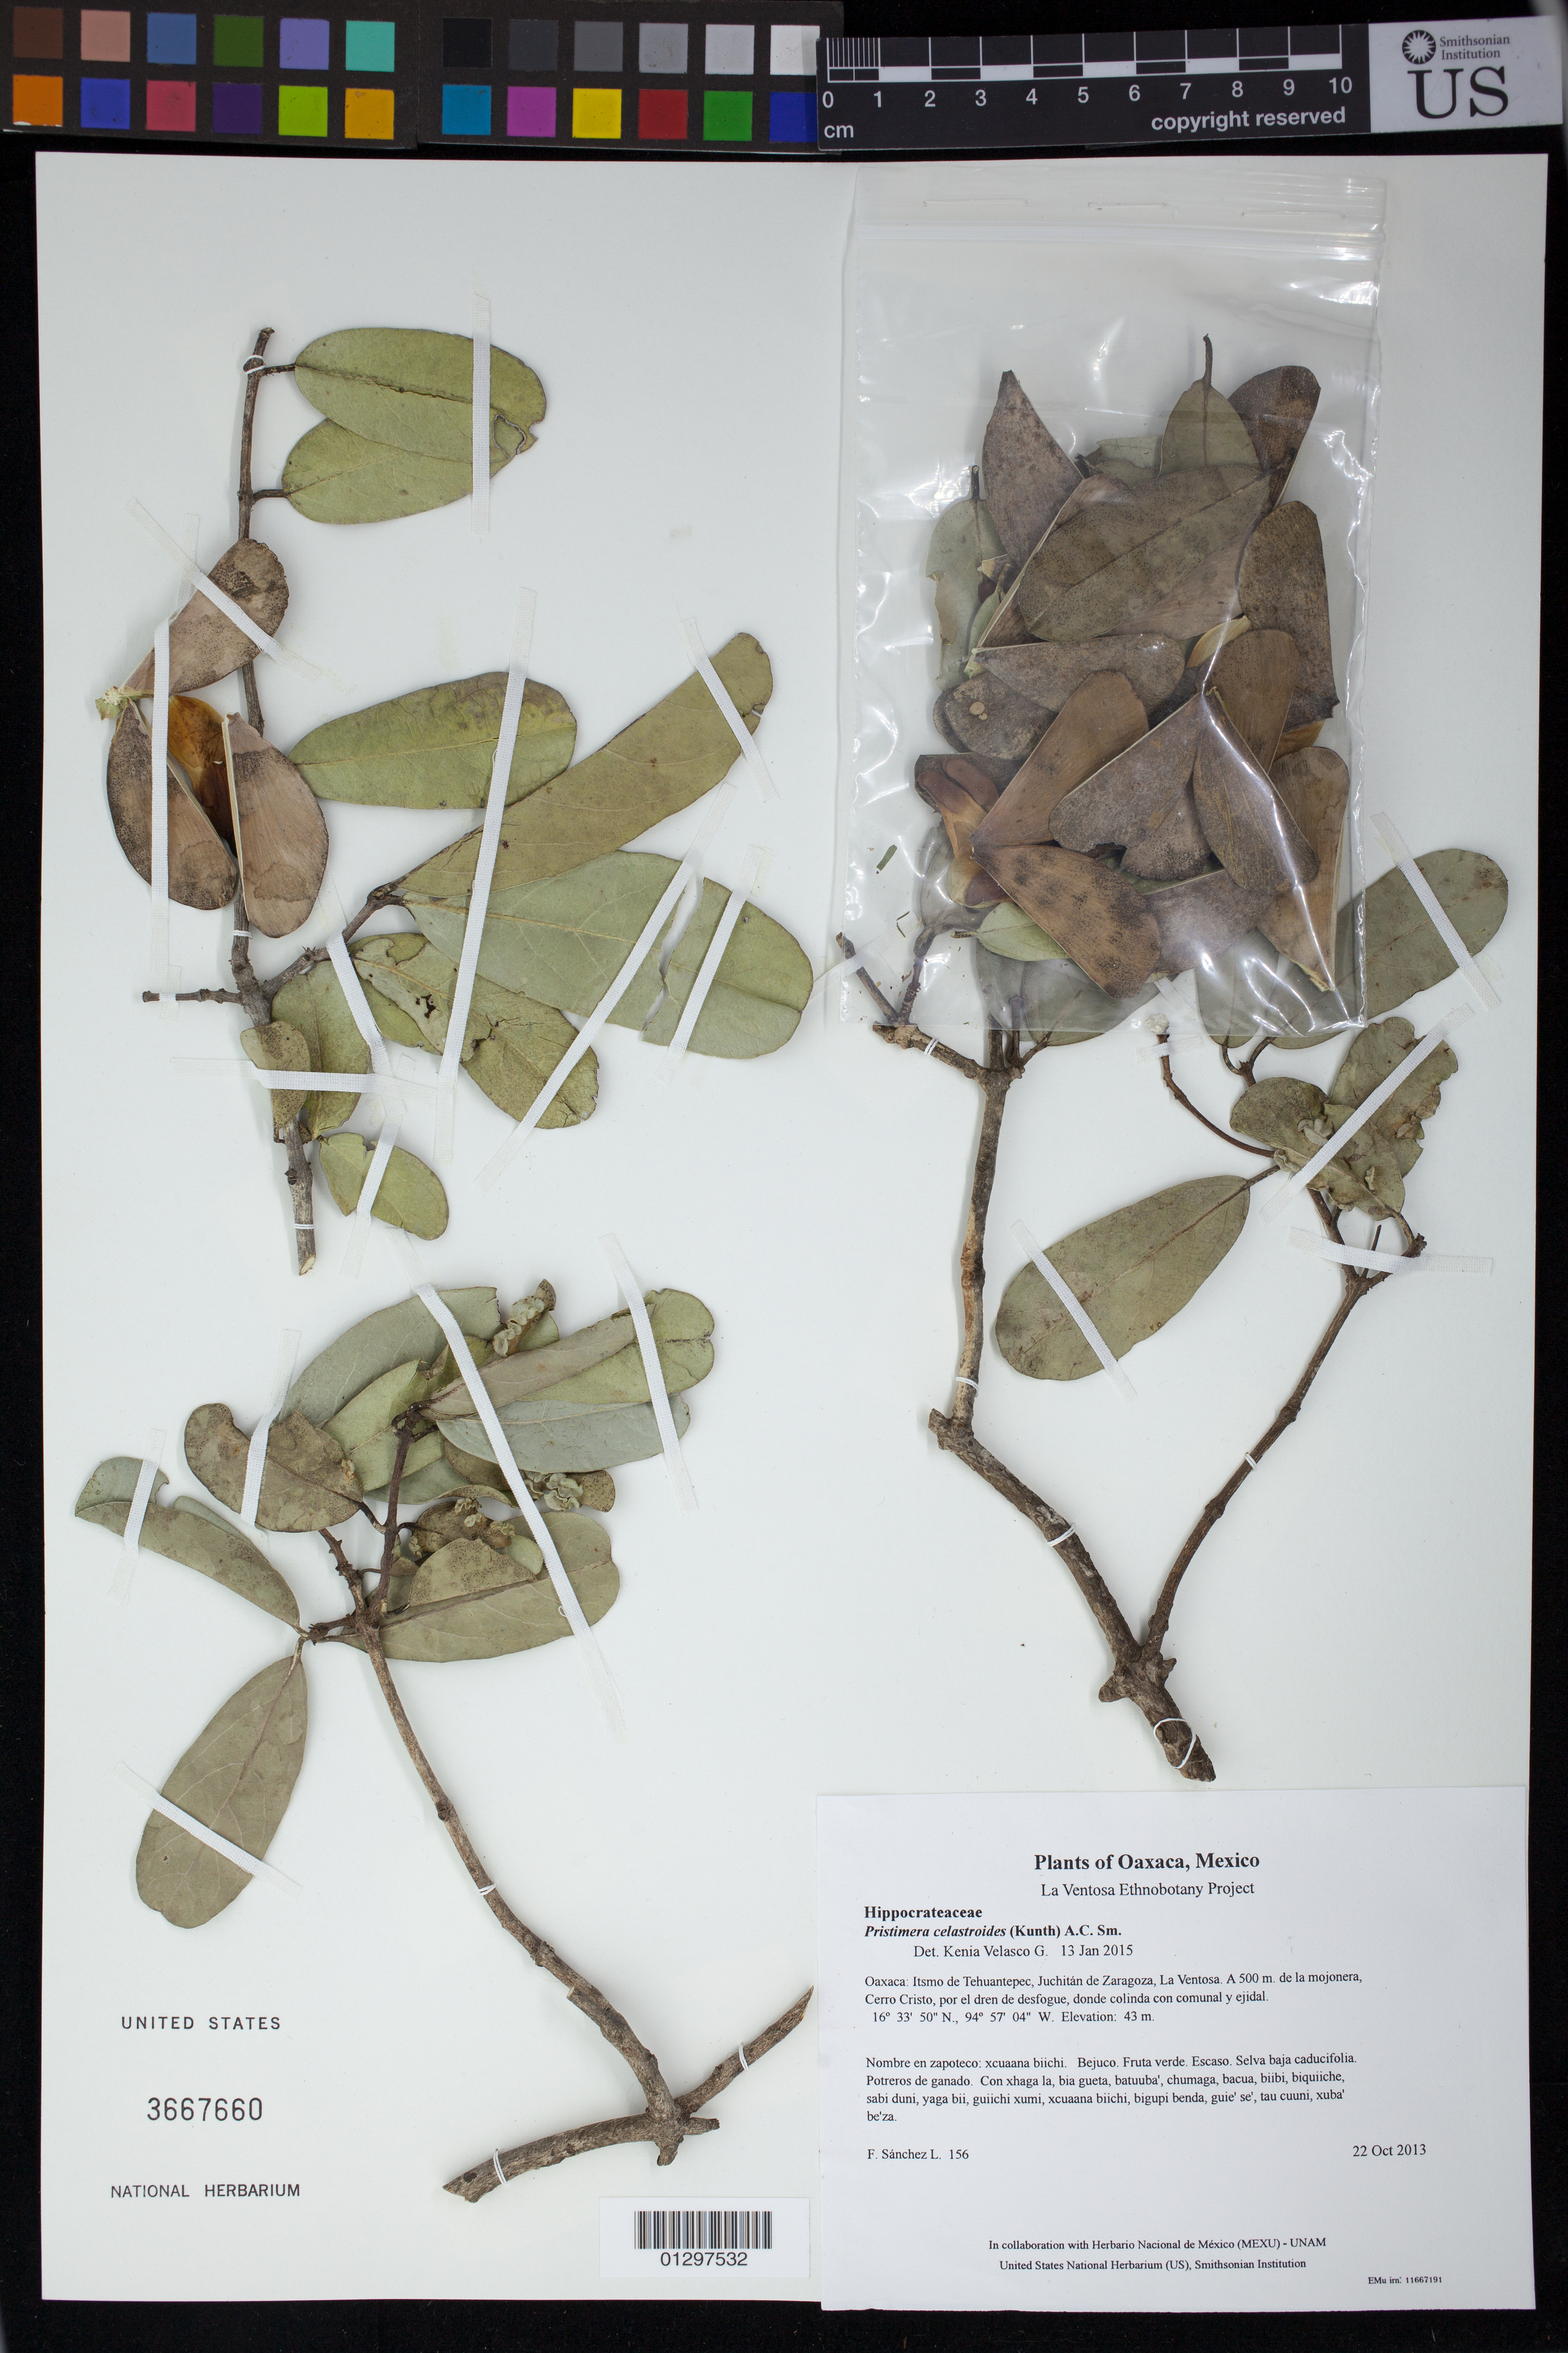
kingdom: Plantae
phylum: Tracheophyta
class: Magnoliopsida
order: Celastrales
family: Celastraceae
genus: Semialarium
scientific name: Semialarium mexicanum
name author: (Miers) Mennega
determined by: Velasco G., Kenia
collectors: F. Sánchez L.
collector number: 156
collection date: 2013-10-22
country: Mexico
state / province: Oaxaca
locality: Itsmo de Tehuantepec, Juchitán de Zaragoza, La Ventosa. A 500 m. de la mojonera, Cerro Cristo, por el dren de desfogue, donde colinda con comunal y ejidal.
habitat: Selva baja caducifolia. Potreros de ganado.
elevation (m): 43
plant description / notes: JEBOT, MEXU, SERO, US; Yaga luba'. Cuaananaxhi naga'. Huaxie'.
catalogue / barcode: US 3667660